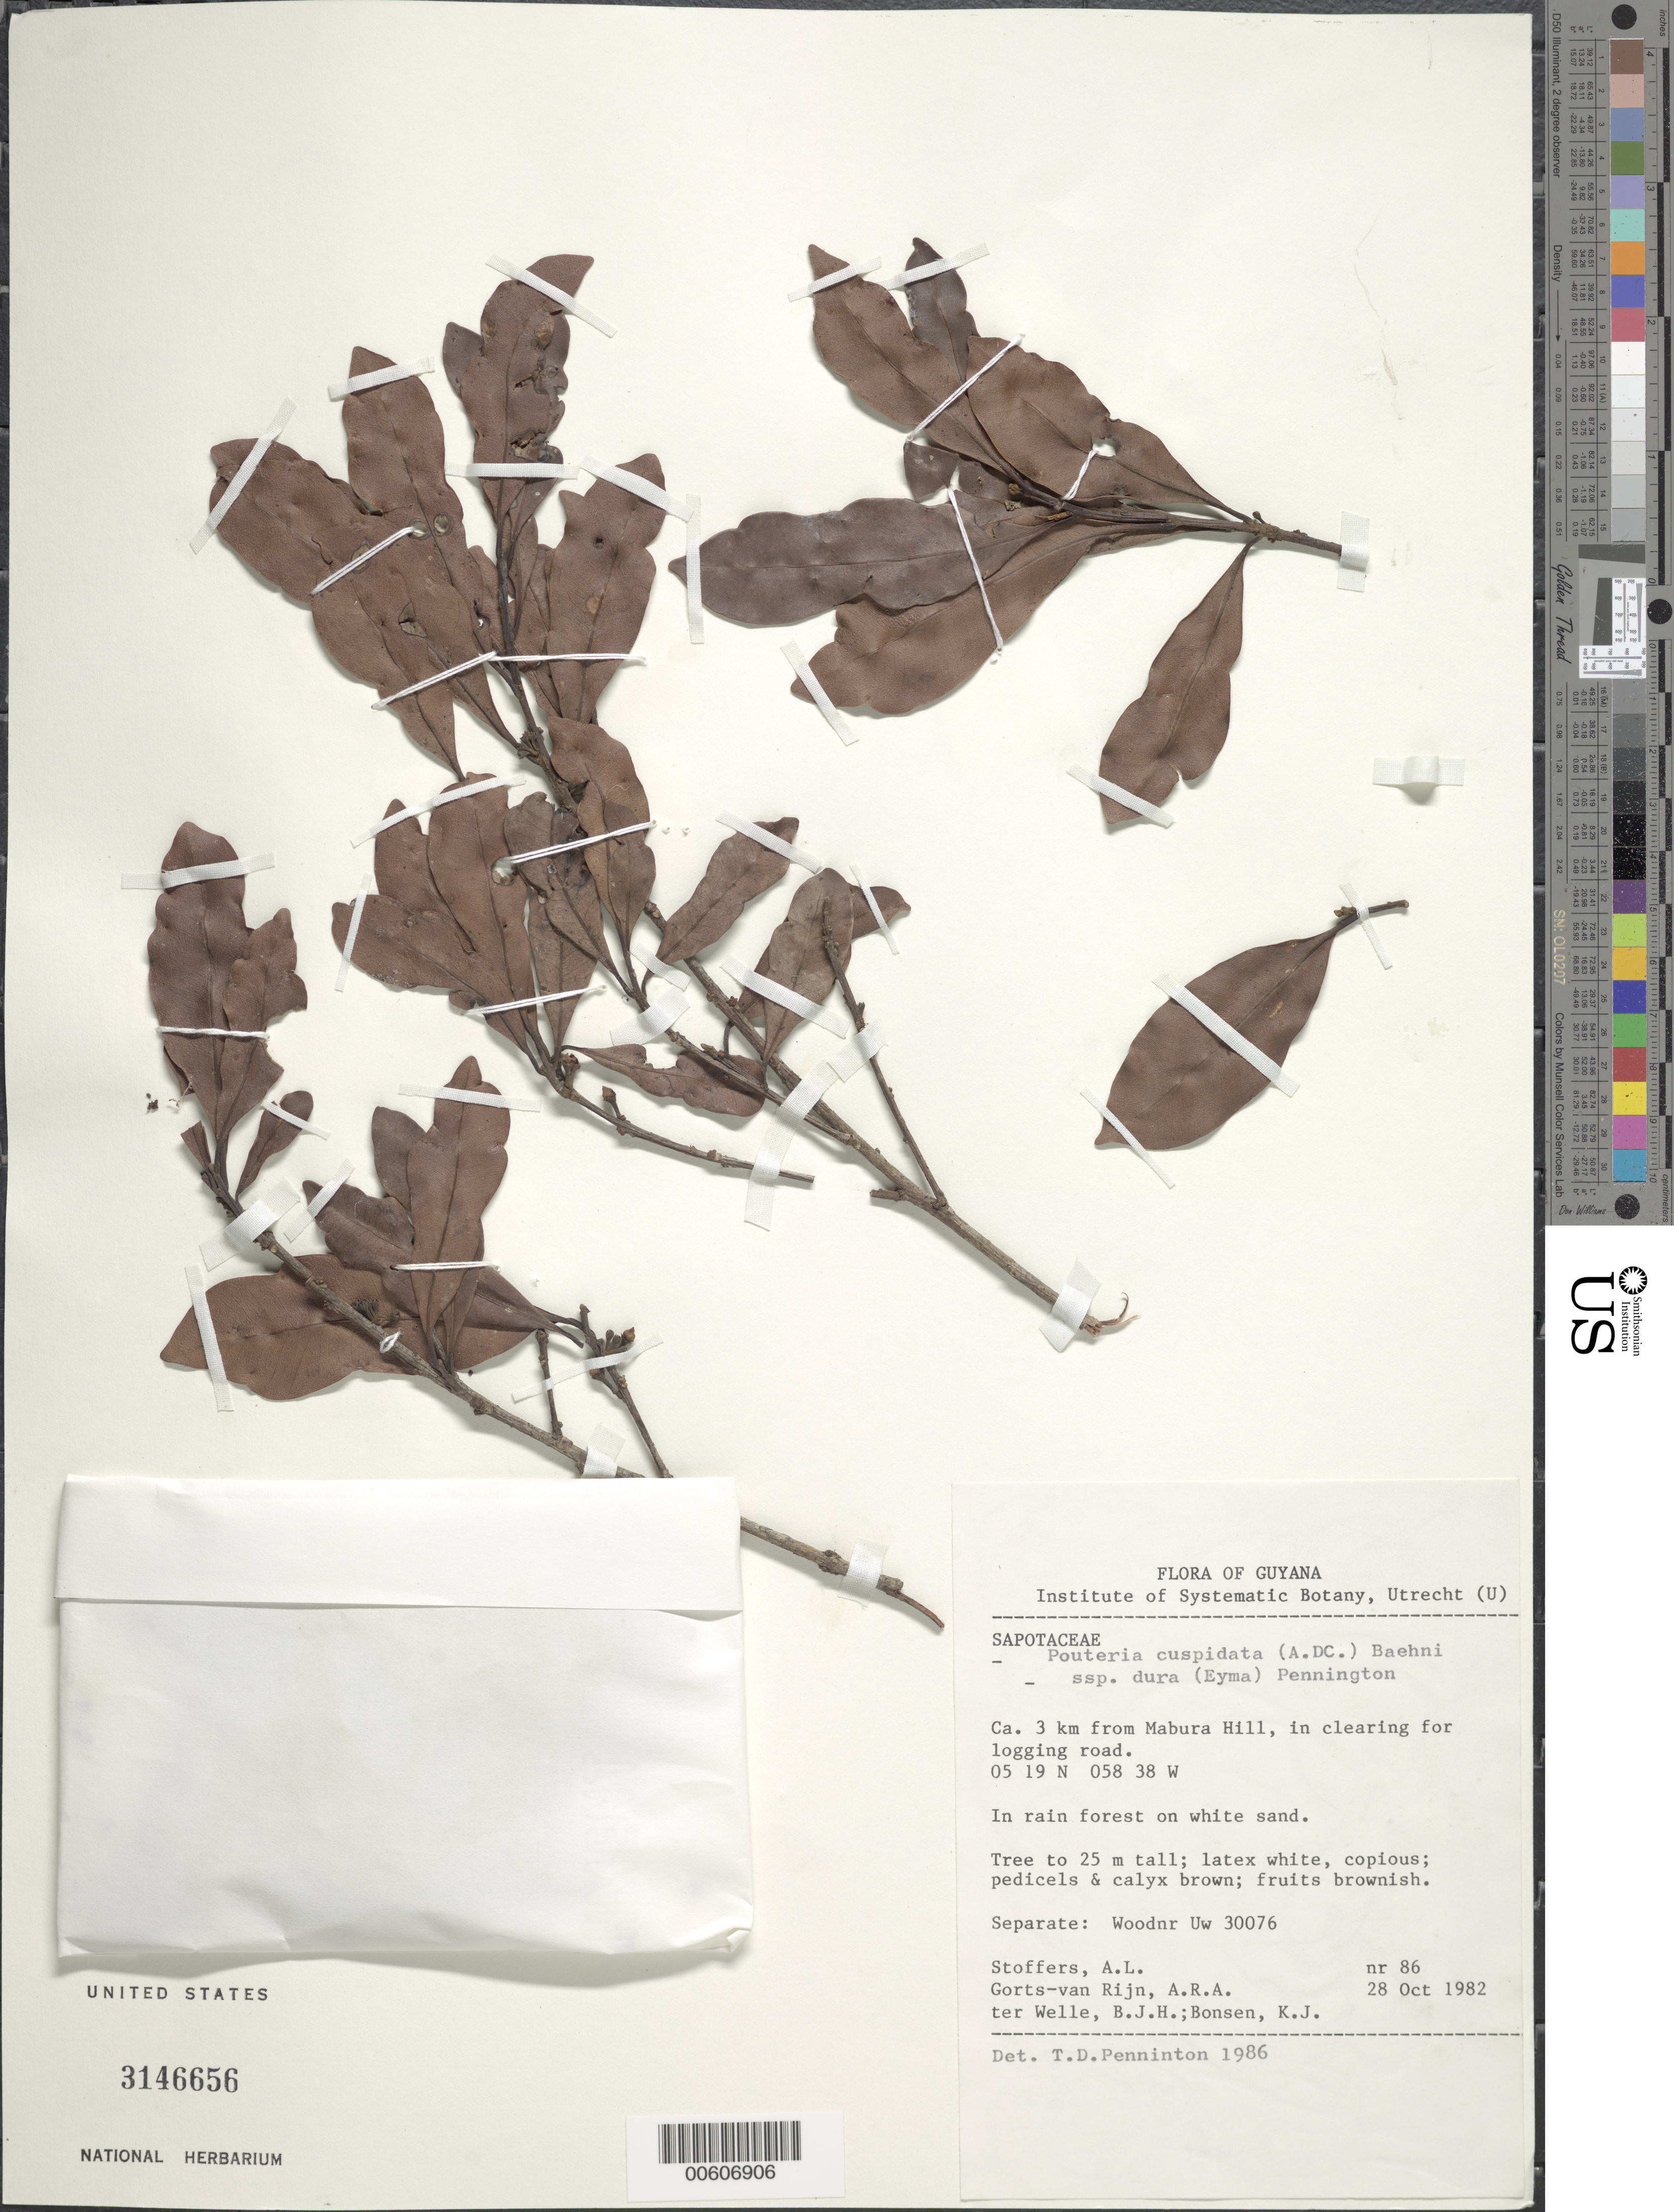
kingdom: Plantae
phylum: Tracheophyta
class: Magnoliopsida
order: Ericales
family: Sapotaceae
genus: Pouteria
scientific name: Pouteria cuspidata subsp. dura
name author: (Eyma) T.D. Penn.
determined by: Pennington, T. D., (K)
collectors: A. Stoffers, A. .R. A. Görts-van Rijn, B. Welle & K. Bonsen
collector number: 86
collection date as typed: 28-Oct-82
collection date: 1982-10-28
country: Guyana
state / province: U. Demerara-Berbice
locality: Mabura Hill, ca. 3 km from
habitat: Rainforest on white sand; in clearing for logging road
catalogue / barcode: US 3146656